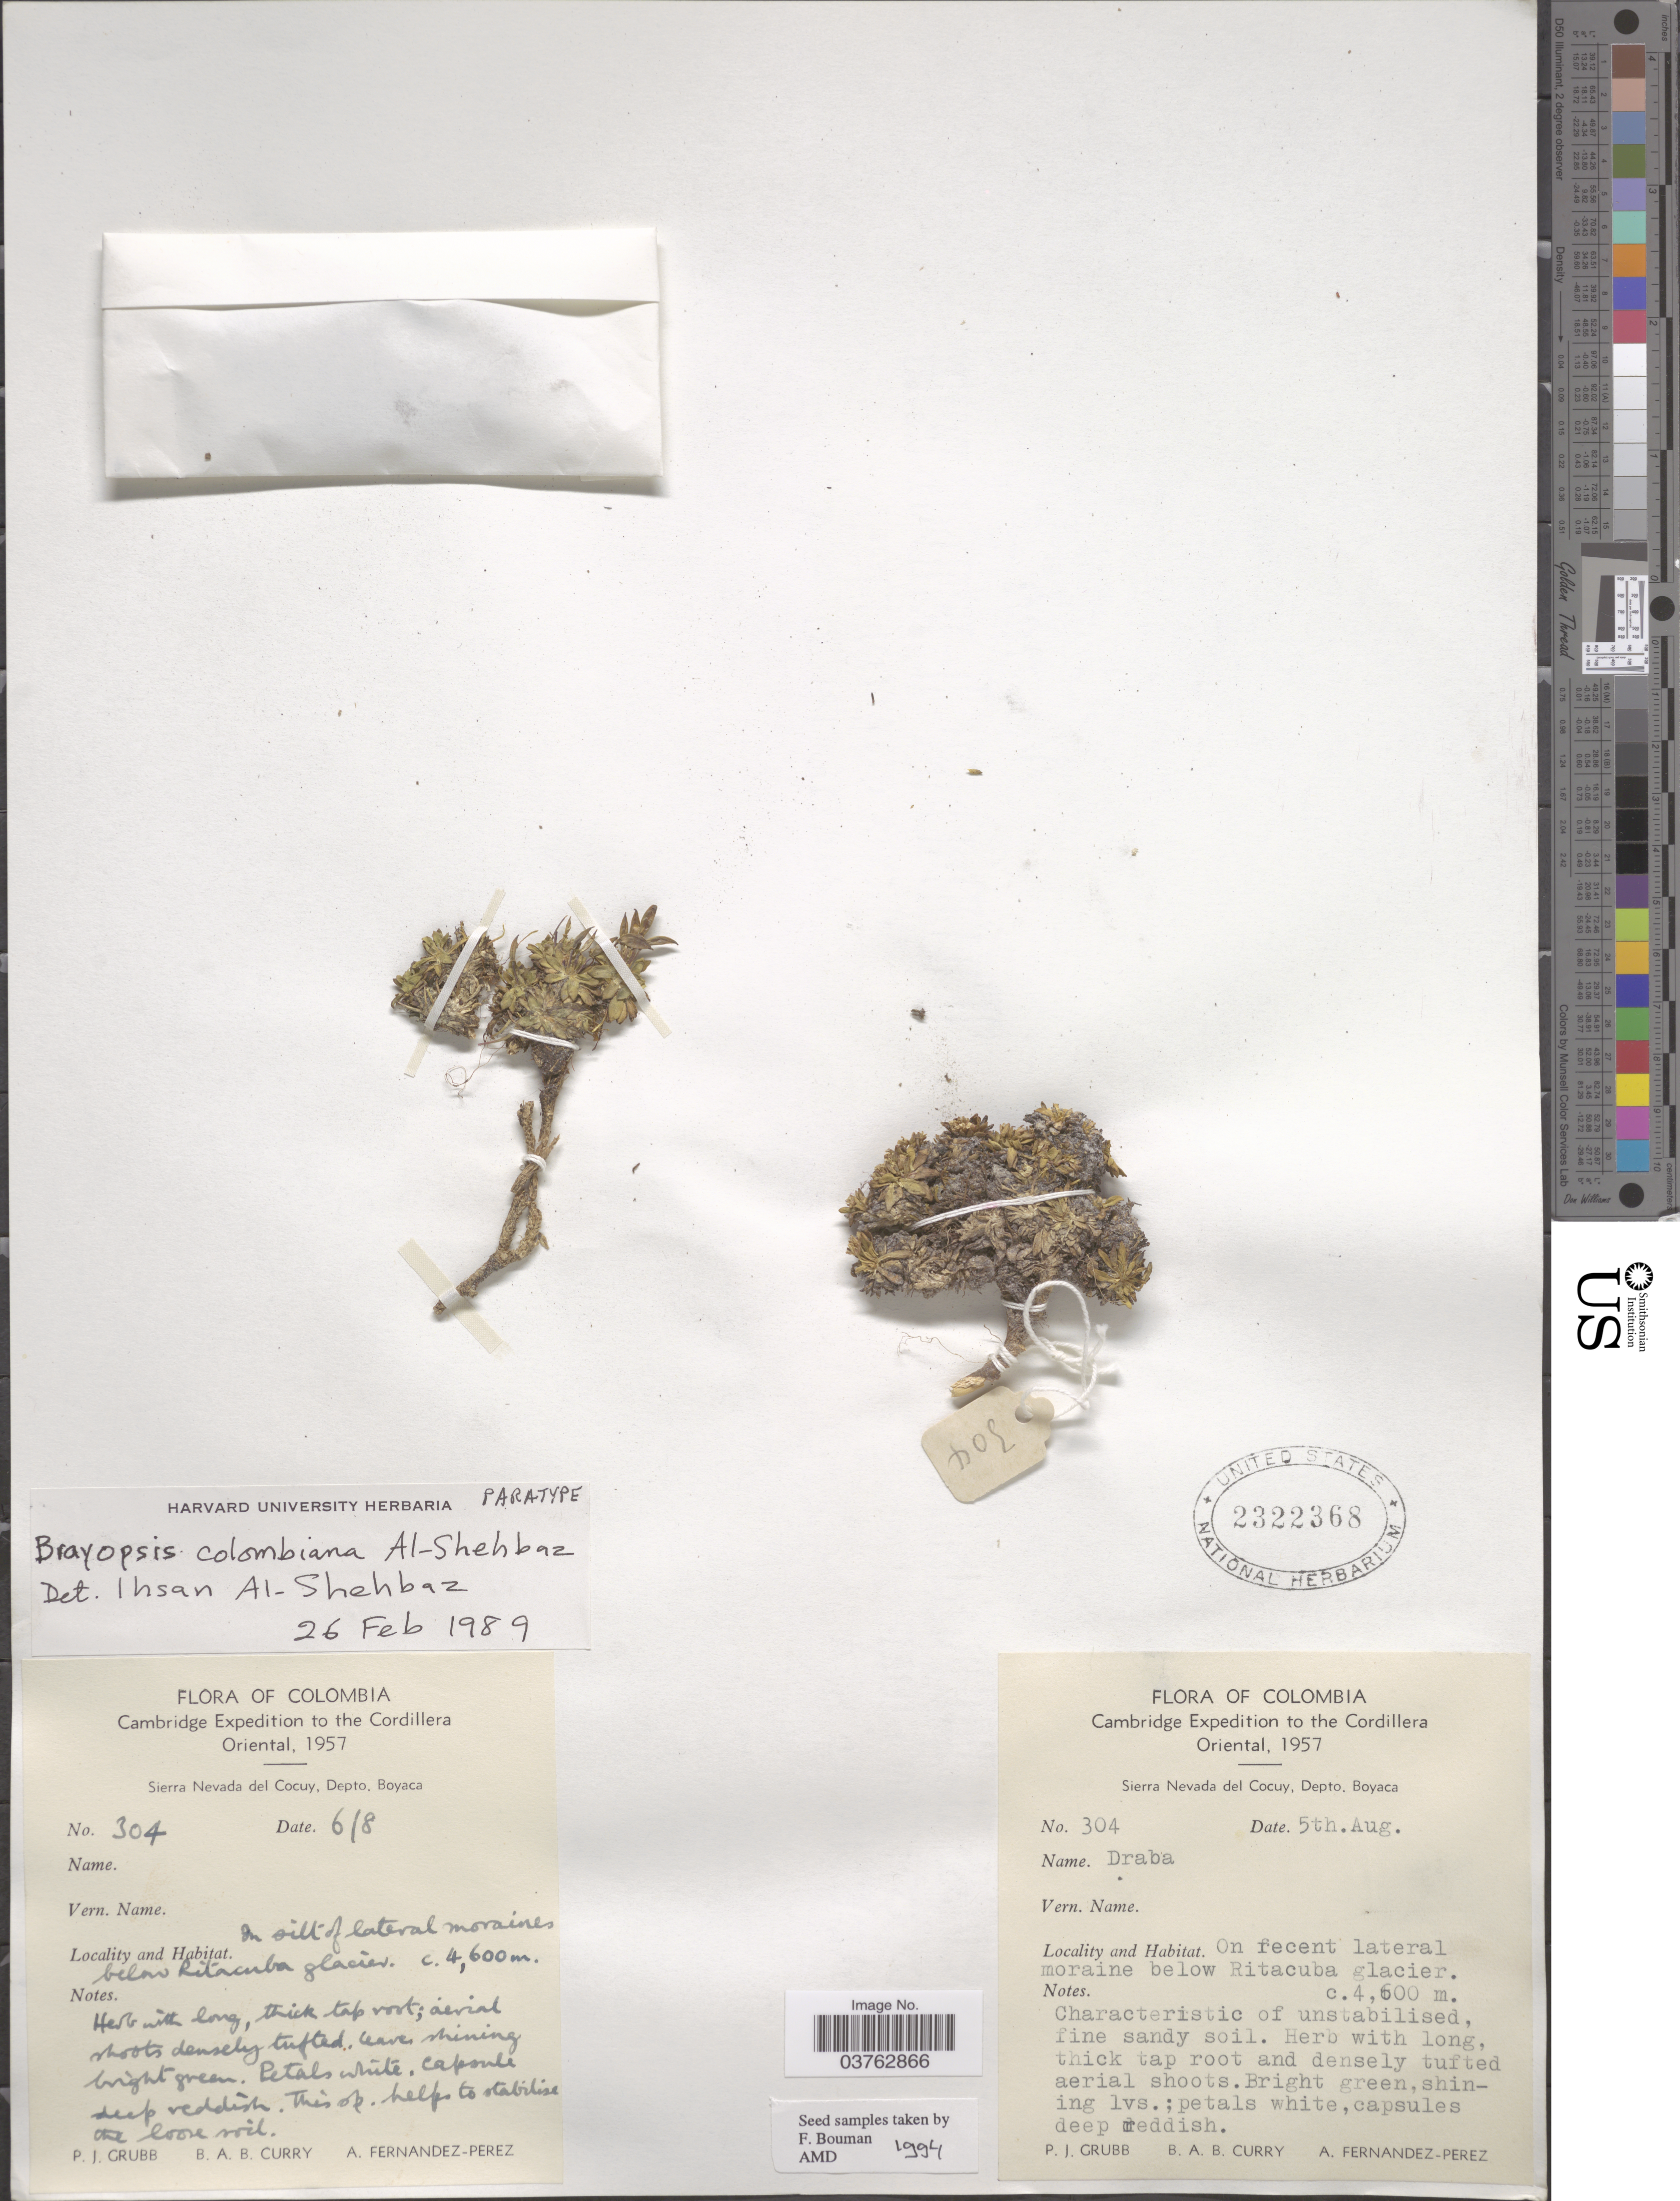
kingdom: Plantae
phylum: Tracheophyta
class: Magnoliopsida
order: Brassicales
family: Brassicaceae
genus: Brayopsis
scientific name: Brayopsis colombiana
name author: Al-Shehbaz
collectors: P. J. Grubb, B. A. B. Curry & A. Fernández-Pérez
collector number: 304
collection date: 1957-08-05/1957-08-06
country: Colombia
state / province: Boyacá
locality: Cordillera Oriental. Sierra Nevada del Cocuy, Depto. Boyaca. Below Ritacuba glacier.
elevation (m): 4600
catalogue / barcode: US 2322368